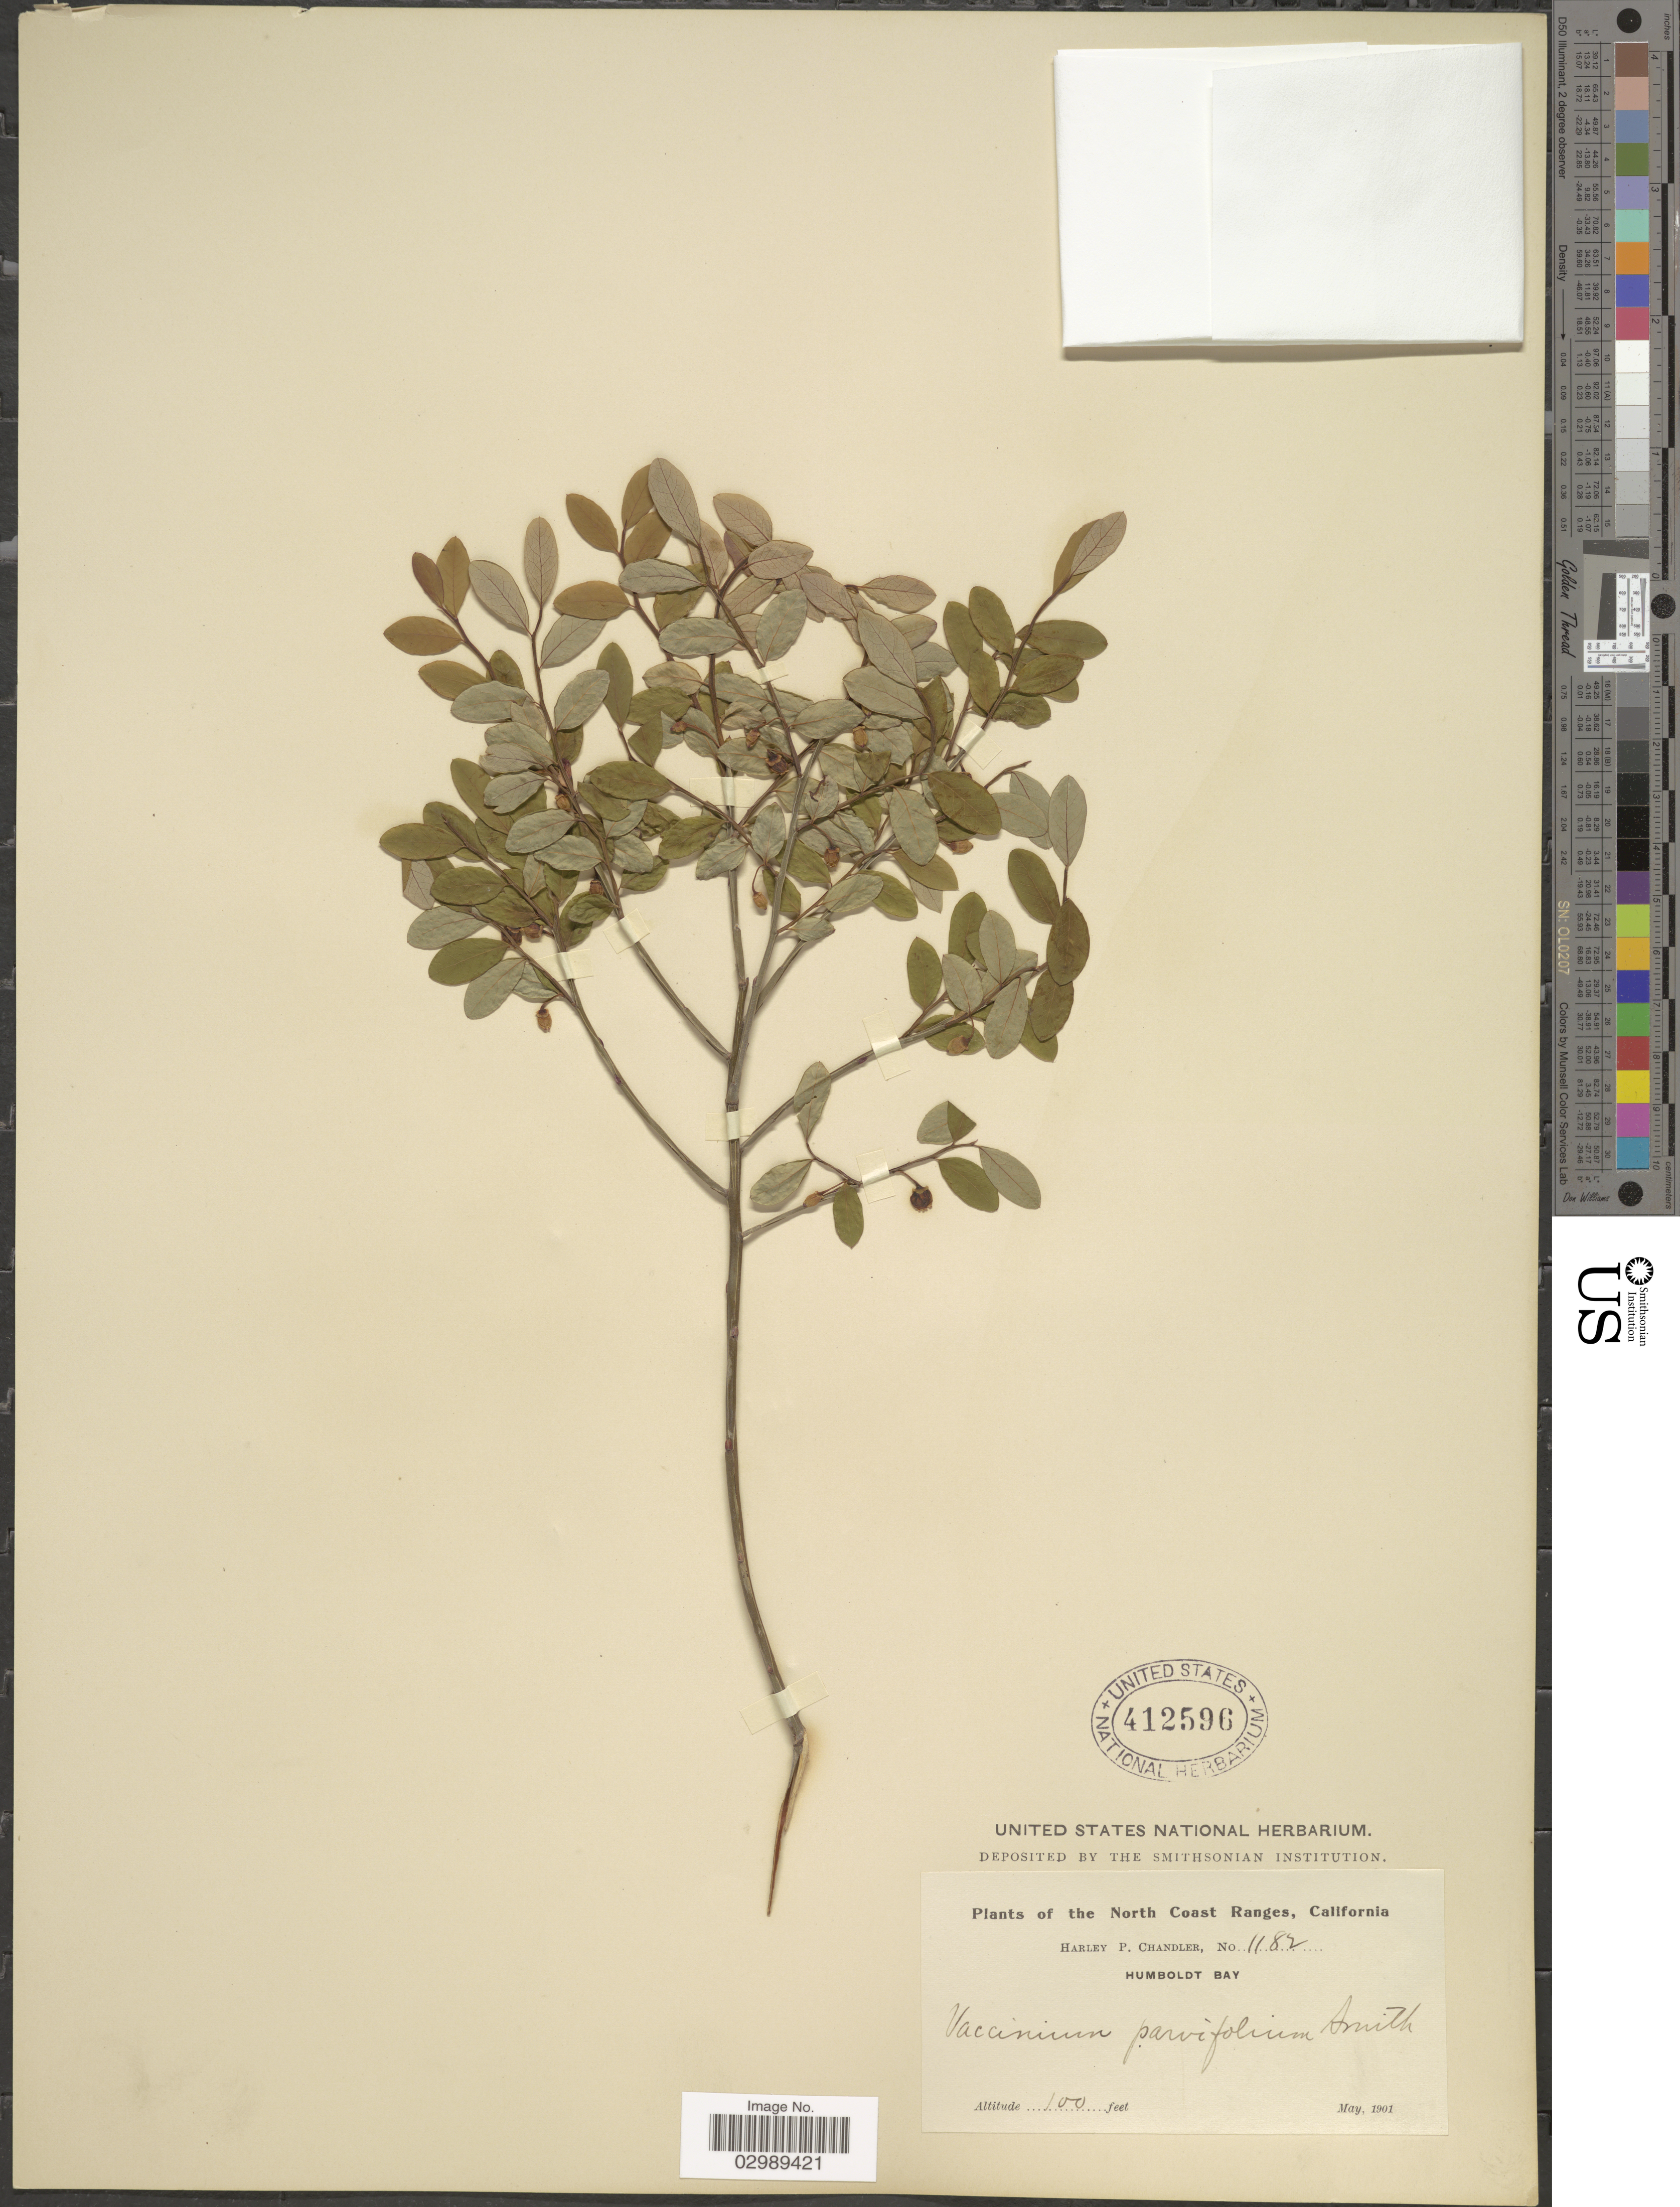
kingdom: Plantae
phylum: Tracheophyta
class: Magnoliopsida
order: Ericales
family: Ericaceae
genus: Vaccinium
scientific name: Vaccinium parvifolium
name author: Small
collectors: H. Chandler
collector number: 1182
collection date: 1901-05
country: United States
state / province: California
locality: The North Coast Ranges, Humboldt Bay.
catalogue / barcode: US 412596